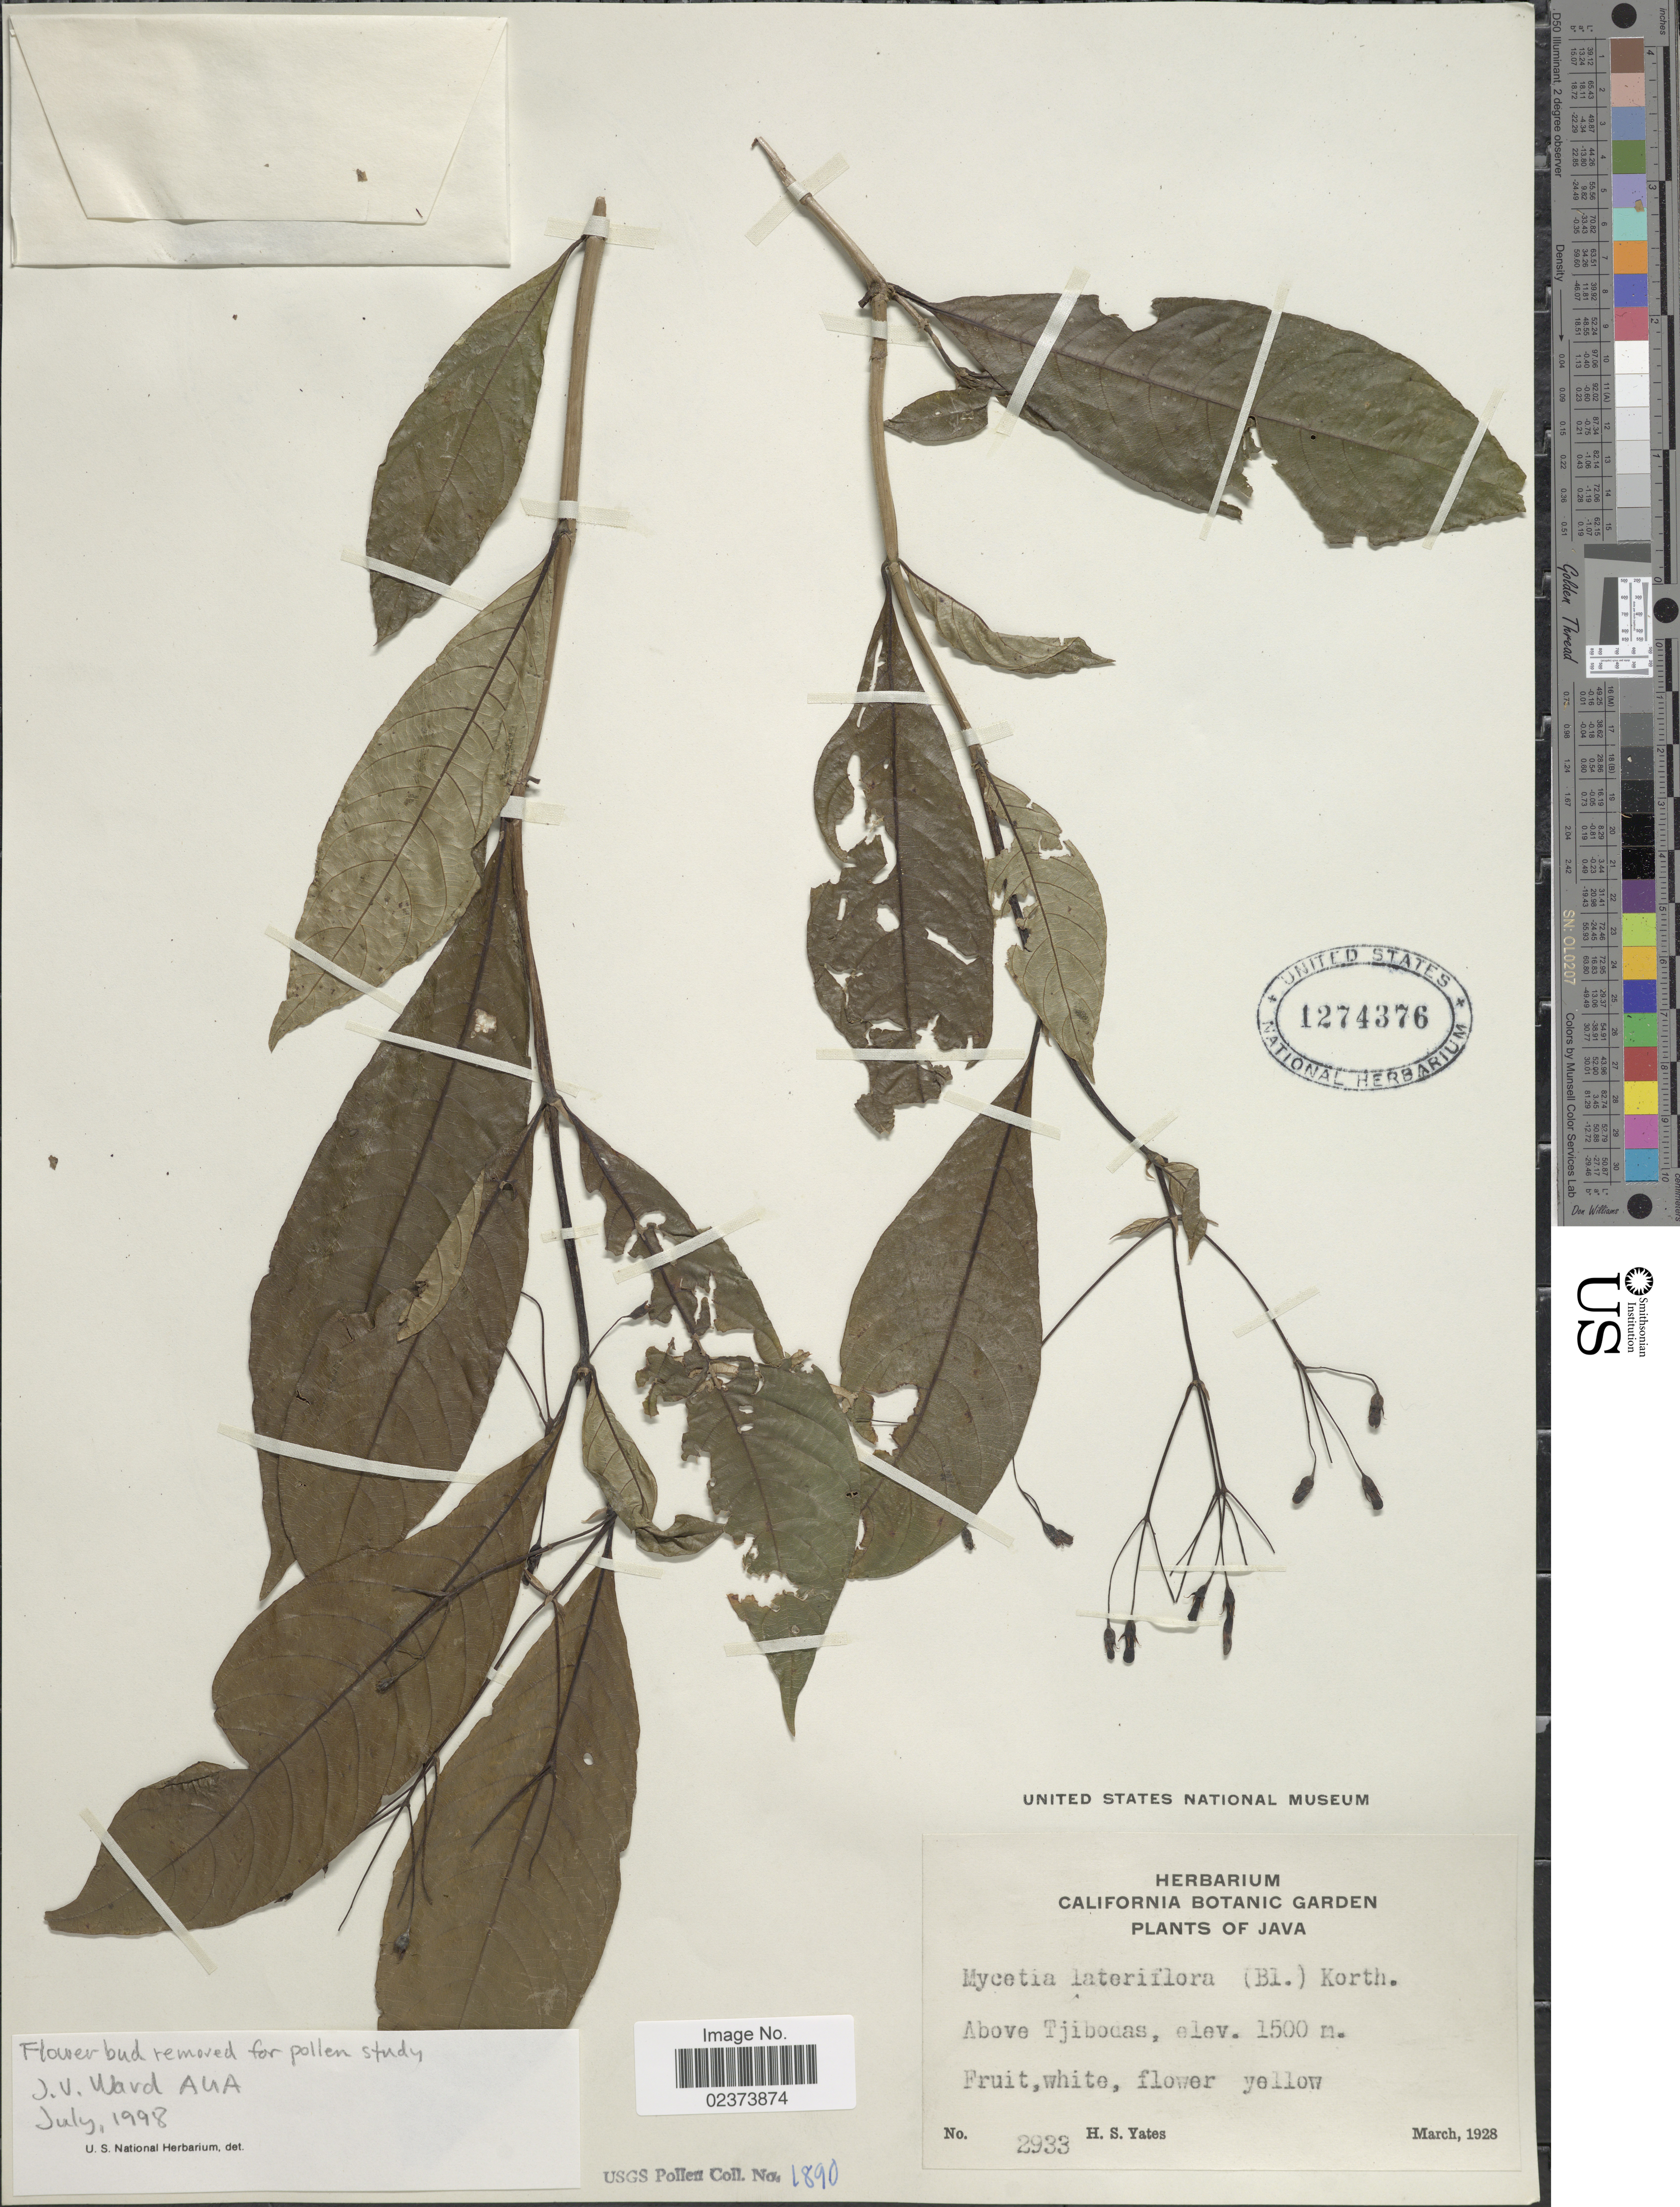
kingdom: Plantae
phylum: Tracheophyta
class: Magnoliopsida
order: Gentianales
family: Rubiaceae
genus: Mycetia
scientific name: Mycetia lateriflora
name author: (Blume) Reinw. ex Korth.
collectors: H. S. Yates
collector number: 2933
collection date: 1928-03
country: Indonesia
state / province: Java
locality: Above Tjibocas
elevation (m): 1500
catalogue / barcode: US 1274376